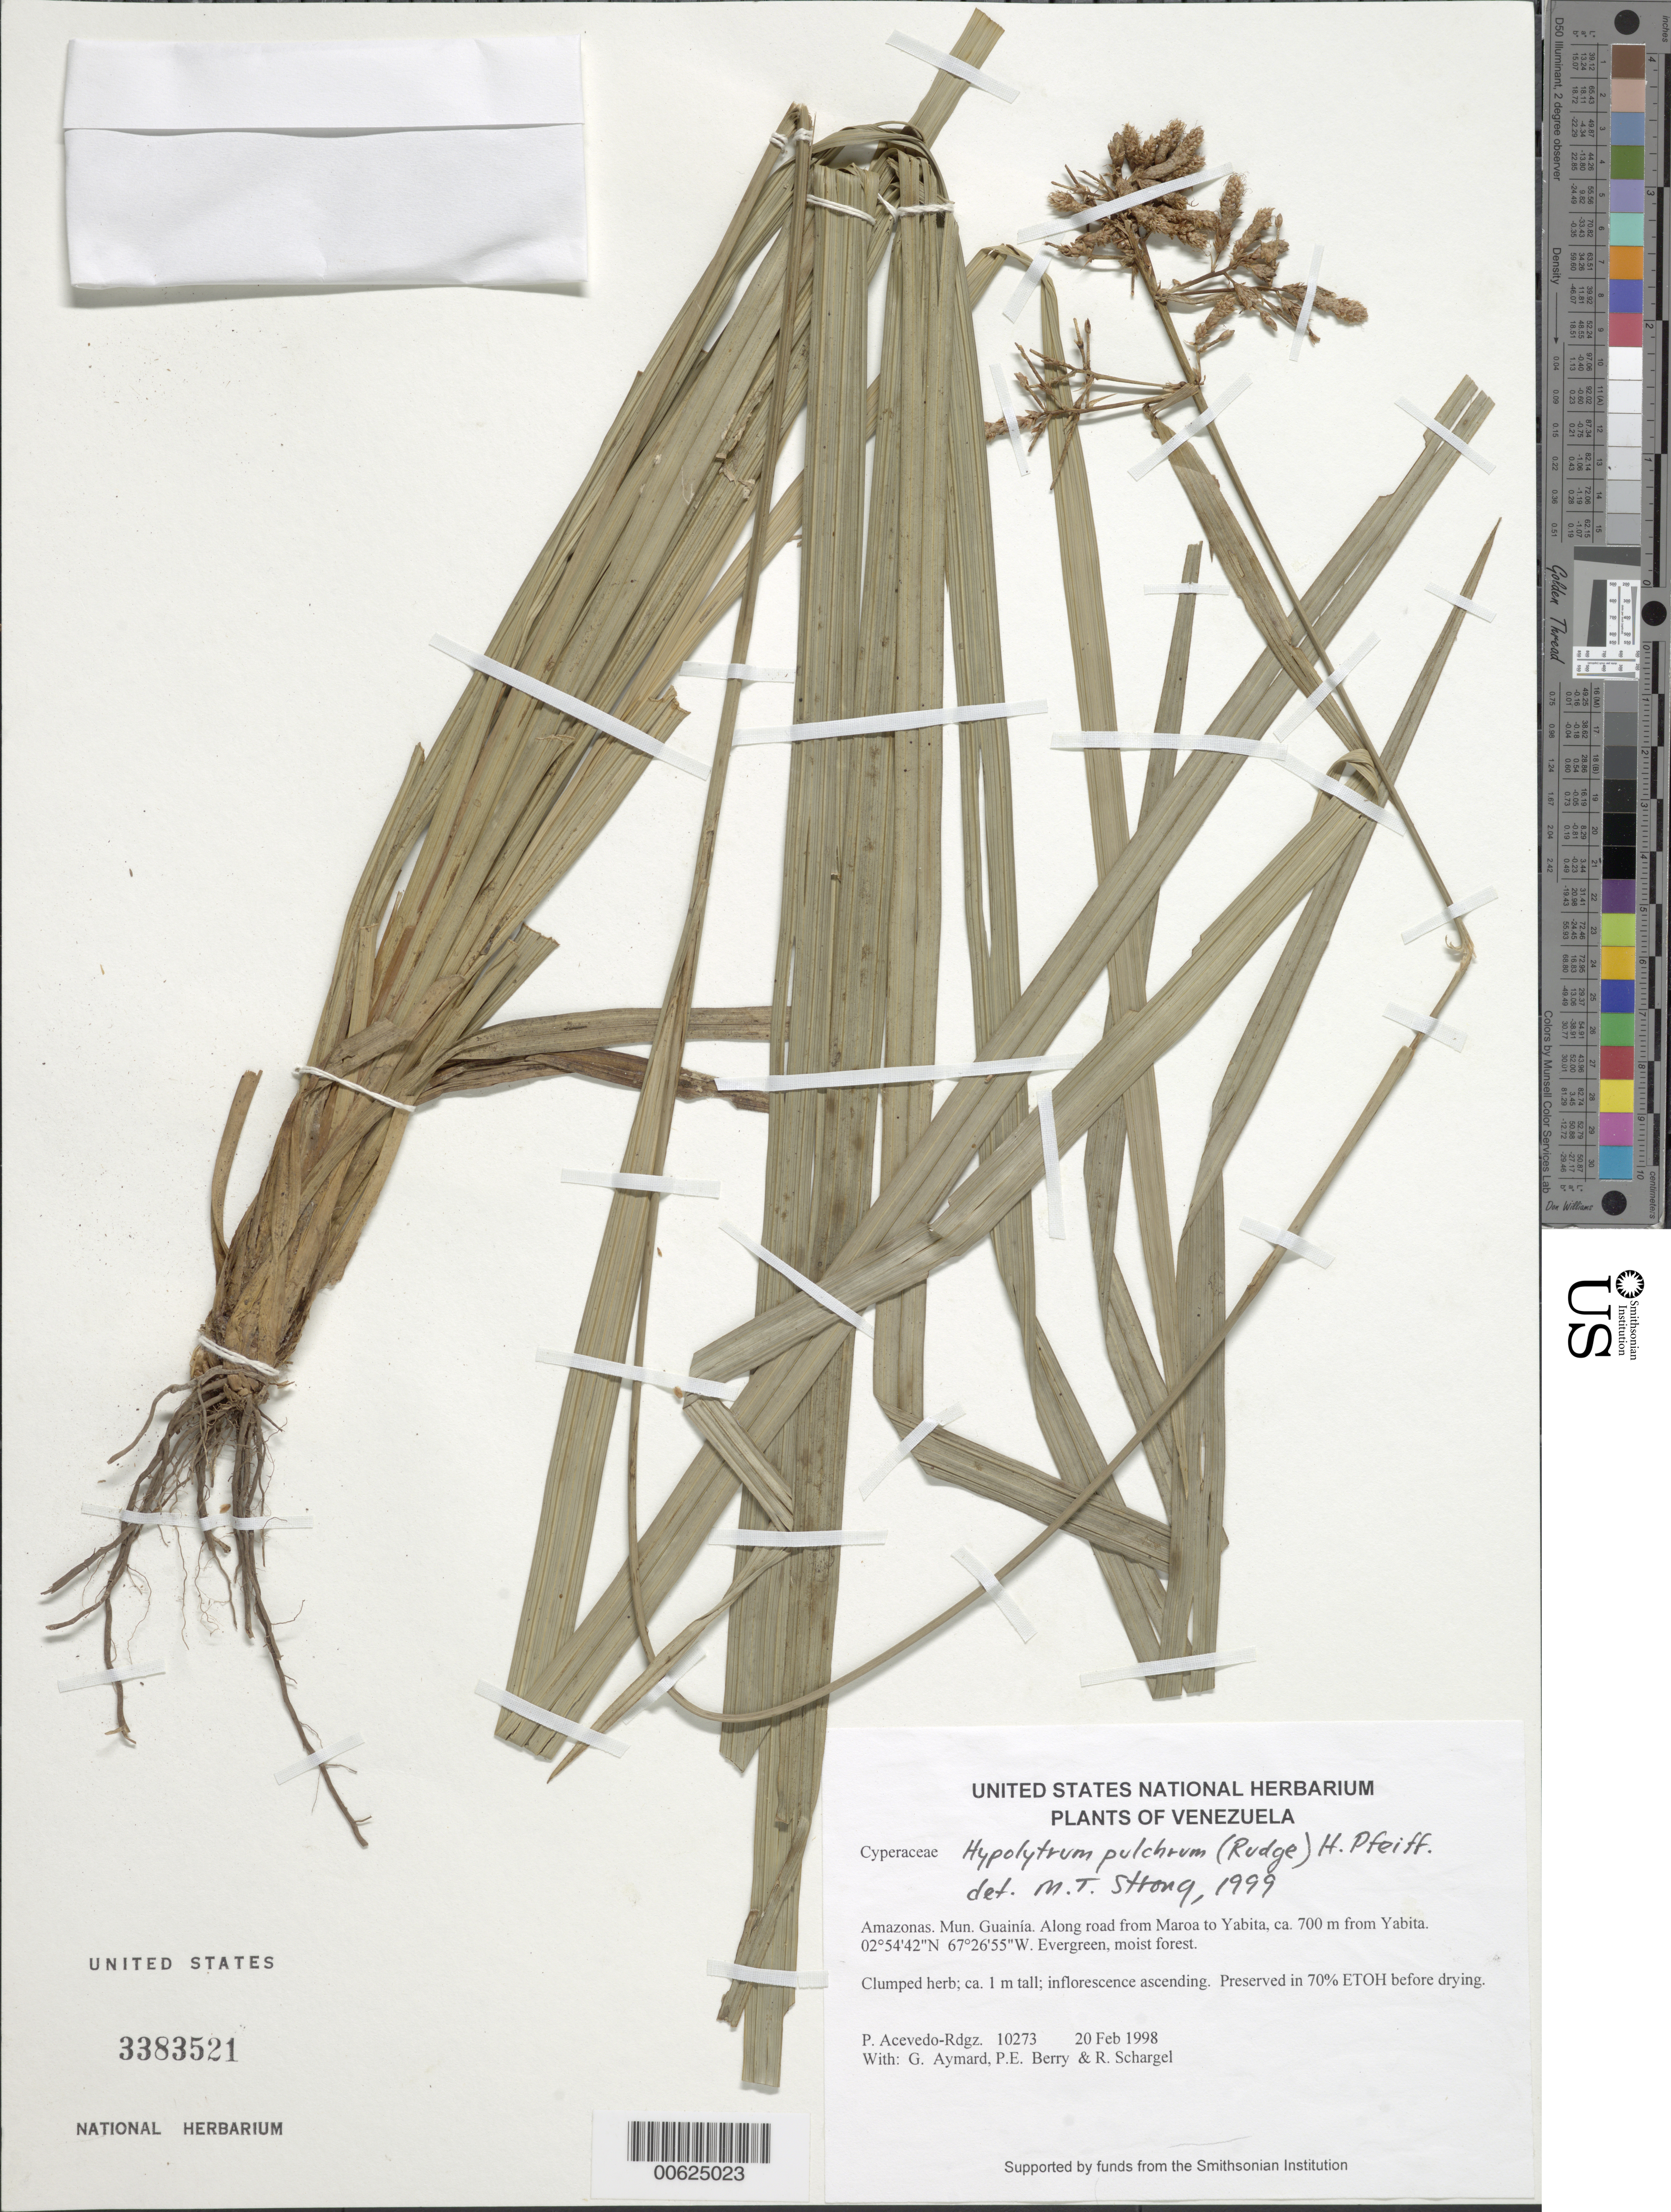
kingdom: Plantae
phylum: Tracheophyta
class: Liliopsida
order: Poales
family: Cyperaceae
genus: Hypolytrum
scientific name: Hypolytrum pulchrum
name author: (Rudge) H. Pfeiff.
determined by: Strong, M. T., (US), Smithsonian Institution - National Museum of Natural History (UNITED STATES)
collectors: P. Acevedo-Rodr., G. A. Aymard, P. E. Berry & R. Schargel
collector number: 10273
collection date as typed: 20 Feb 1998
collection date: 1998-02-20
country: Venezuela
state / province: Amazonas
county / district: Maroa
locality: Along road from Maroa to Yabita, ca. 700 m from Yabita.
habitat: Evergreen, moist forest.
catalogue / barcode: US 3383521